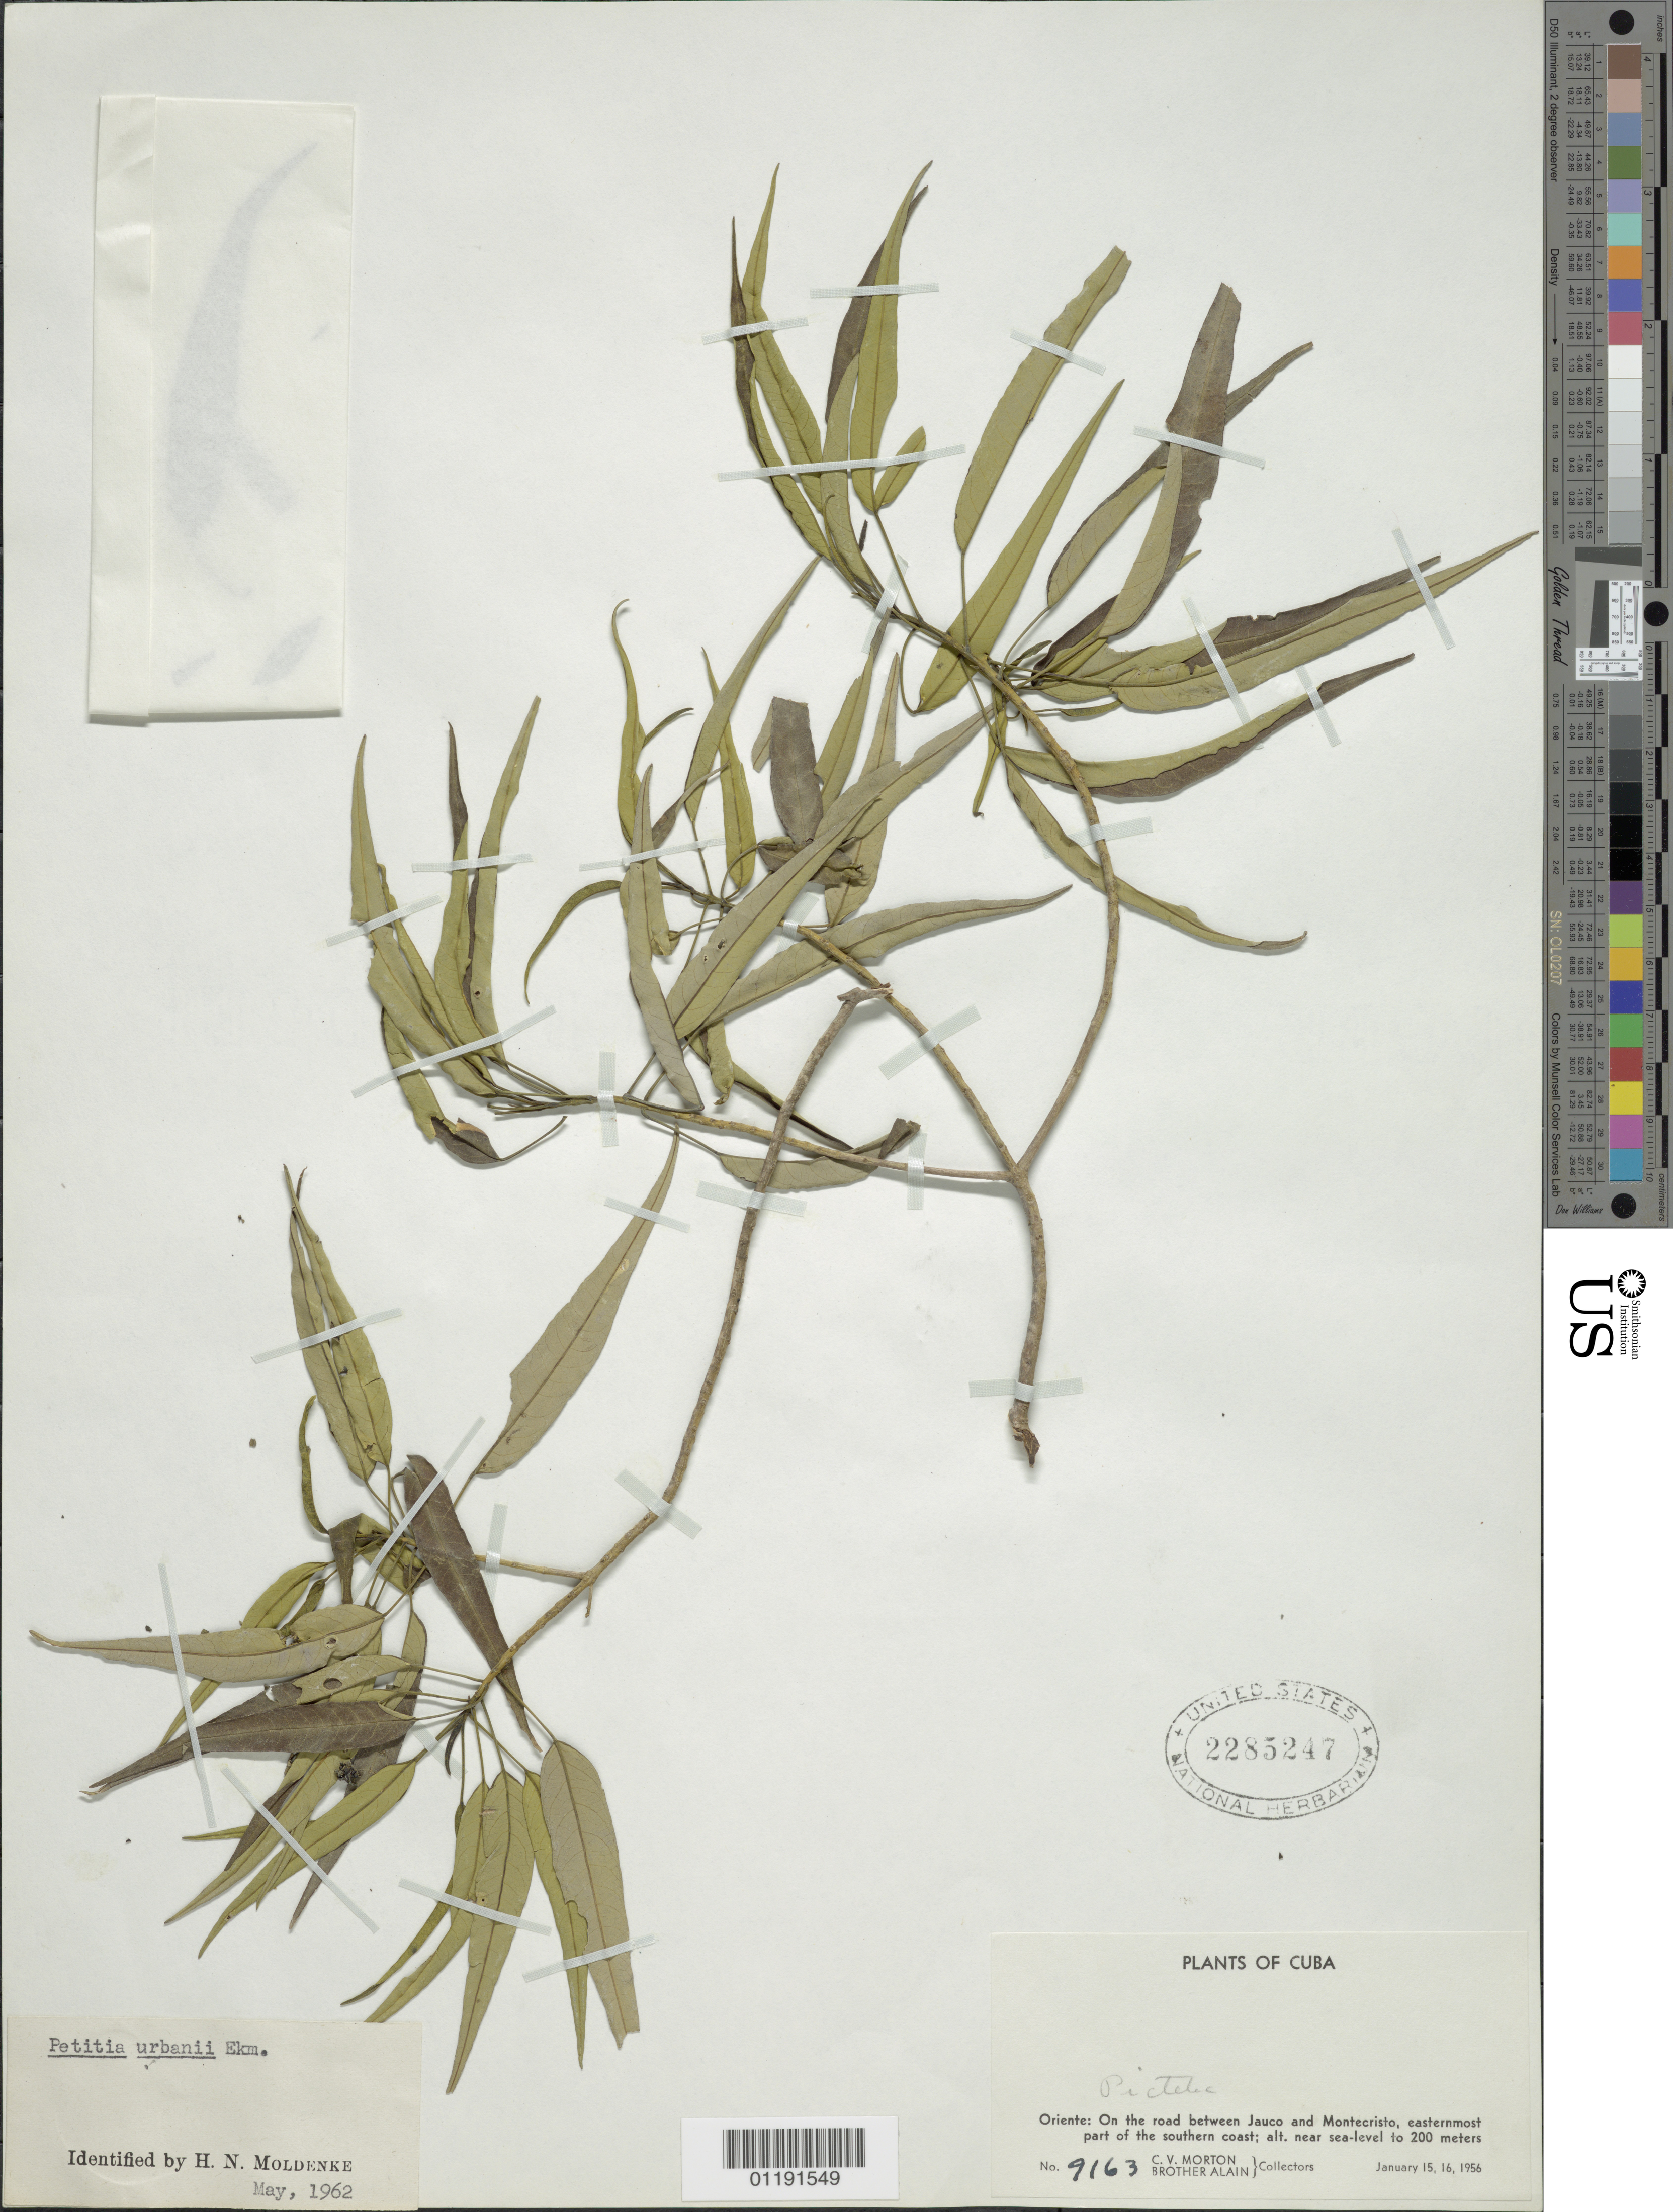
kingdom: Plantae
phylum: Tracheophyta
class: Magnoliopsida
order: Lamiales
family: Lamiaceae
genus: Petitia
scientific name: Petitia urbanii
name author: Ekman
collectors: C. V. Morton & A. H. Liogier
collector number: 9163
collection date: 1956-01-15/1956-01-16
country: Cuba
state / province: Oriente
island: Cuba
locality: Easternmost part of S coast, between Jauco and Montecristo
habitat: Road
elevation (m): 0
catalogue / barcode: US 2285247